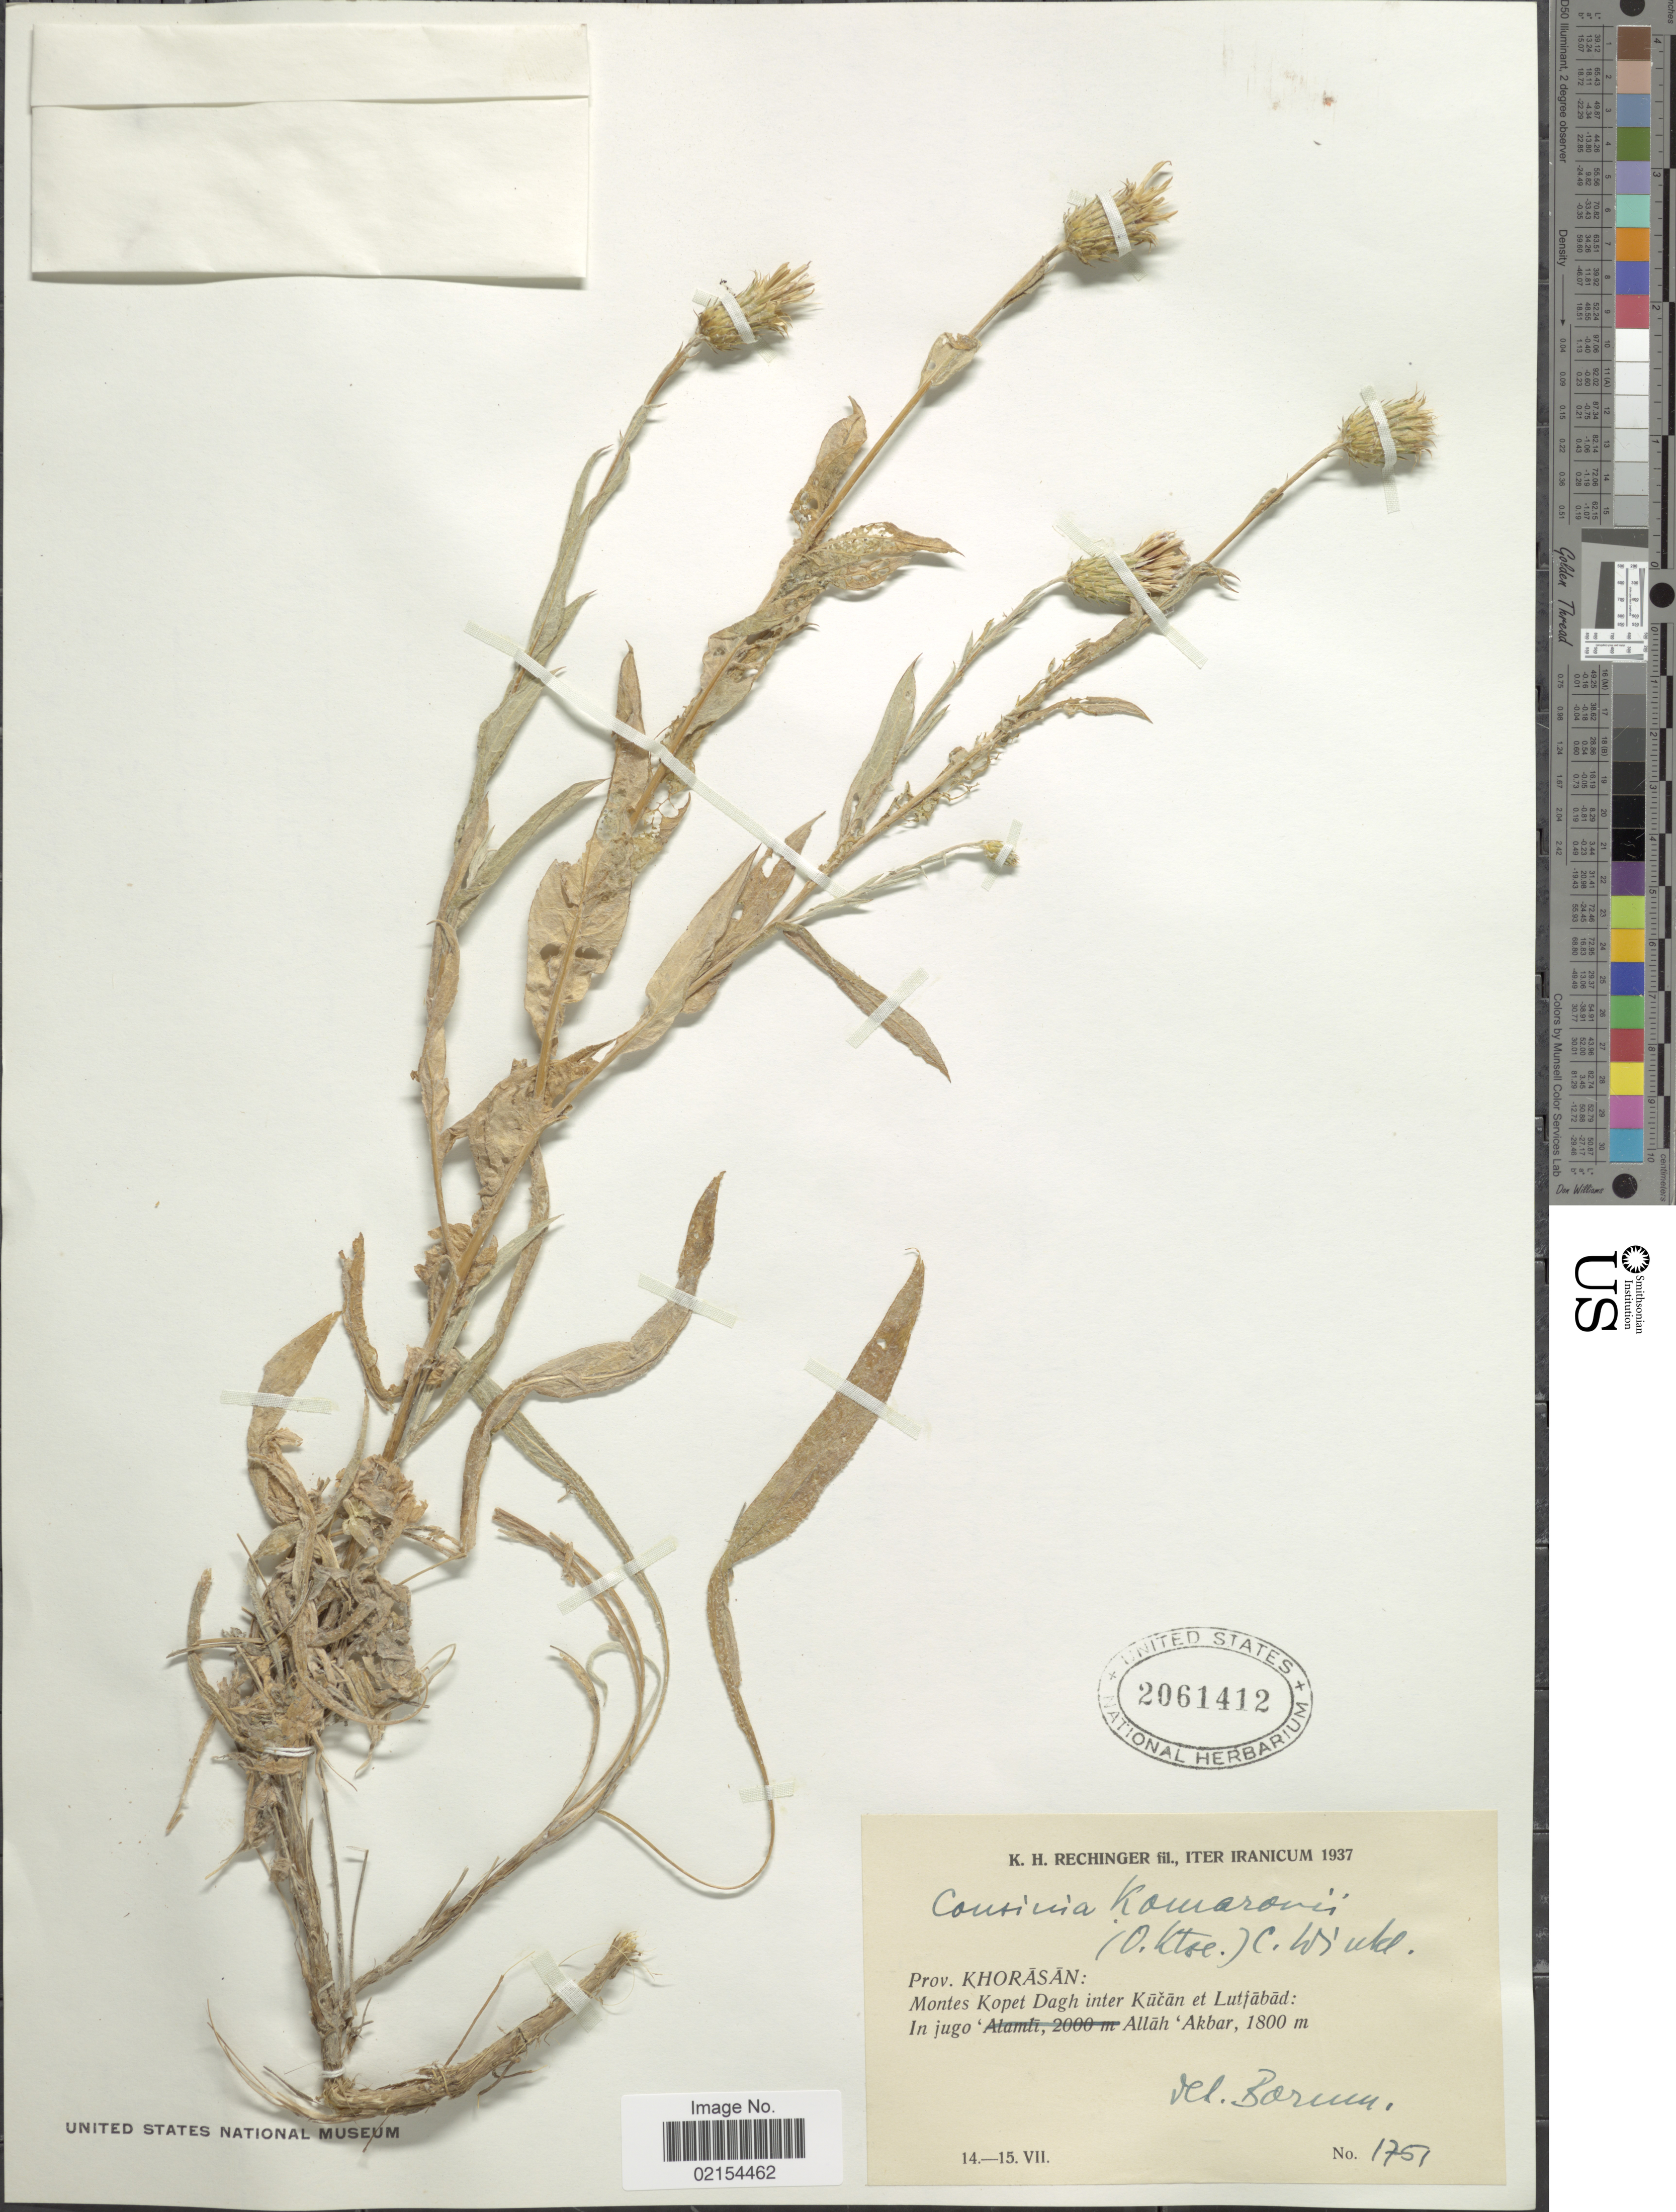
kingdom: Plantae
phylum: Tracheophyta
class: Magnoliopsida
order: Asterales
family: Asteraceae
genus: Cousinia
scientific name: Cousinia komarowii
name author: (Kuntze) C. Winkl.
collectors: K. H. Rechinger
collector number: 1751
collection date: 1937-07-14/1937-07-15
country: Iran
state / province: Khorasan [obsolete]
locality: Iter Iranicum, Prov. Khorasan: Montes Kopet Dagh inter Kucan et Lutjabad: In jugo Allah' Akbar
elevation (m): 1800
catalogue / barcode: US 2061412